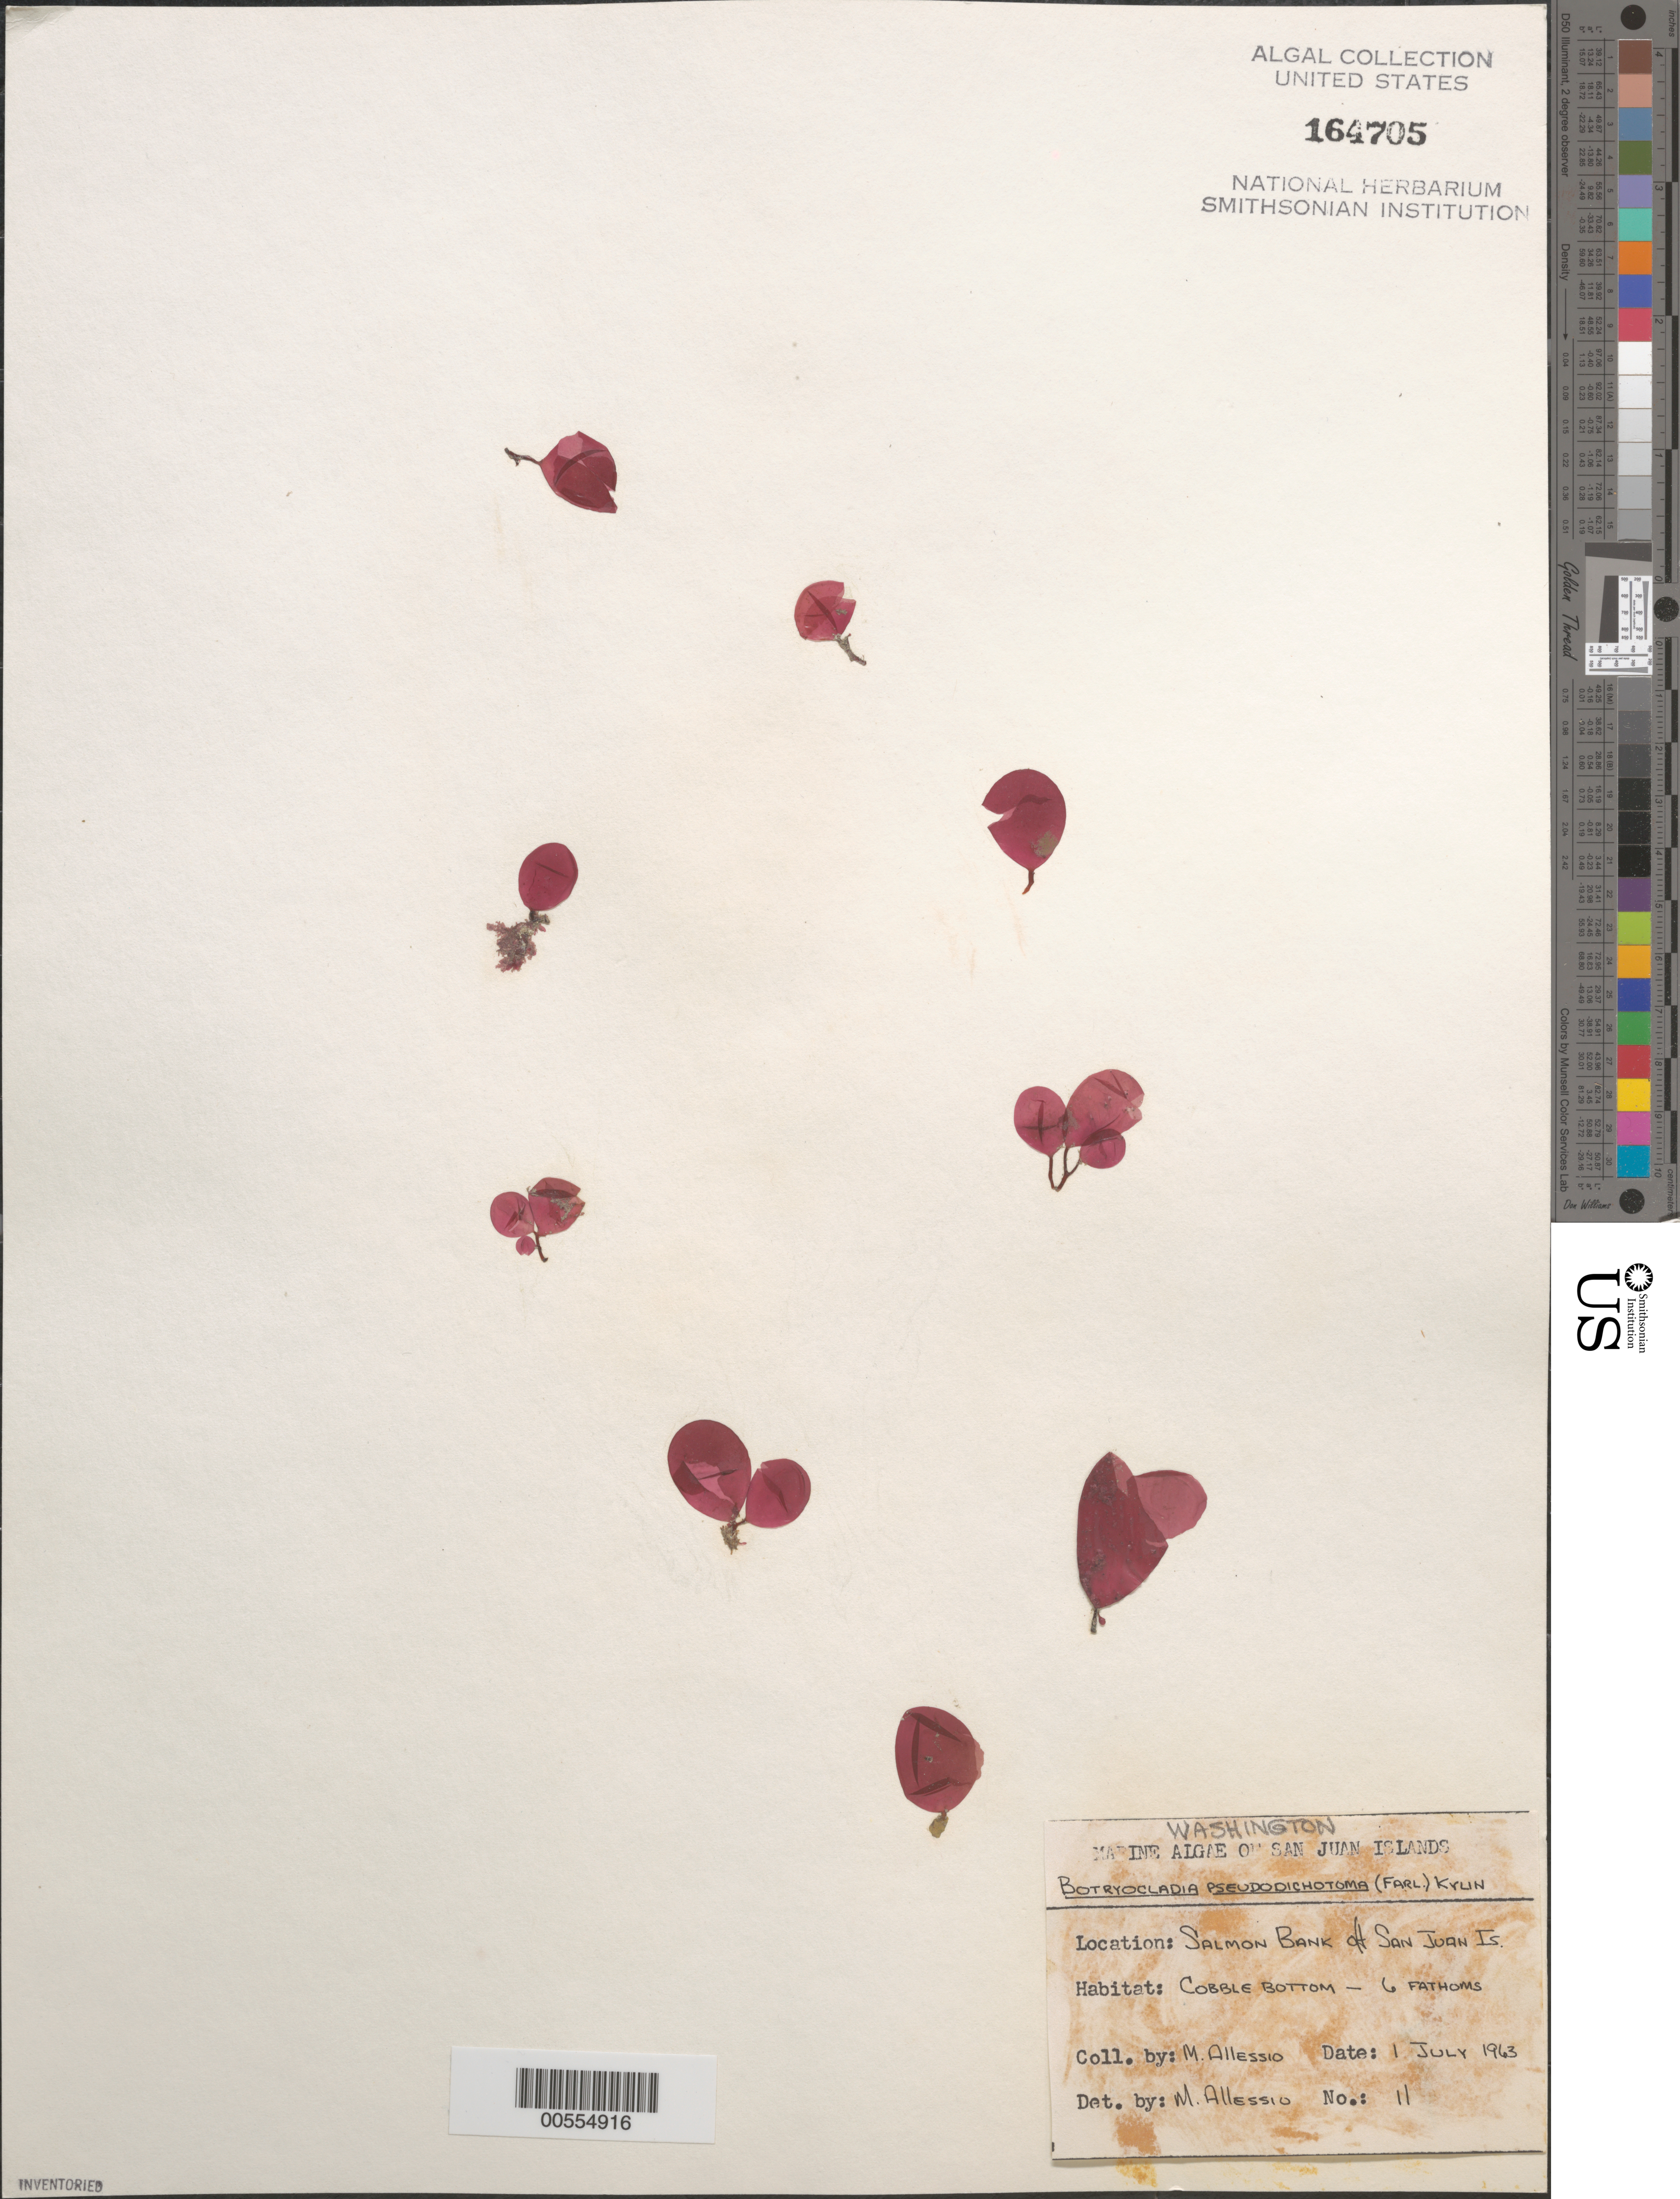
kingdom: Plantae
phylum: Rhodophyta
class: Florideophyceae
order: Rhodymeniales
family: Rhodymeniaceae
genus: Botryocladia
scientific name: Botryocladia pseudodichotoma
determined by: Allessio, M.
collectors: M. Allessio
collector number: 11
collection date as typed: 01 Jul 1963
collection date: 1963-07-01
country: United States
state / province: Washington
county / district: San Juan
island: San Juan Island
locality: Salmon Bank, off San Juan Island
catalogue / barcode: US 164705